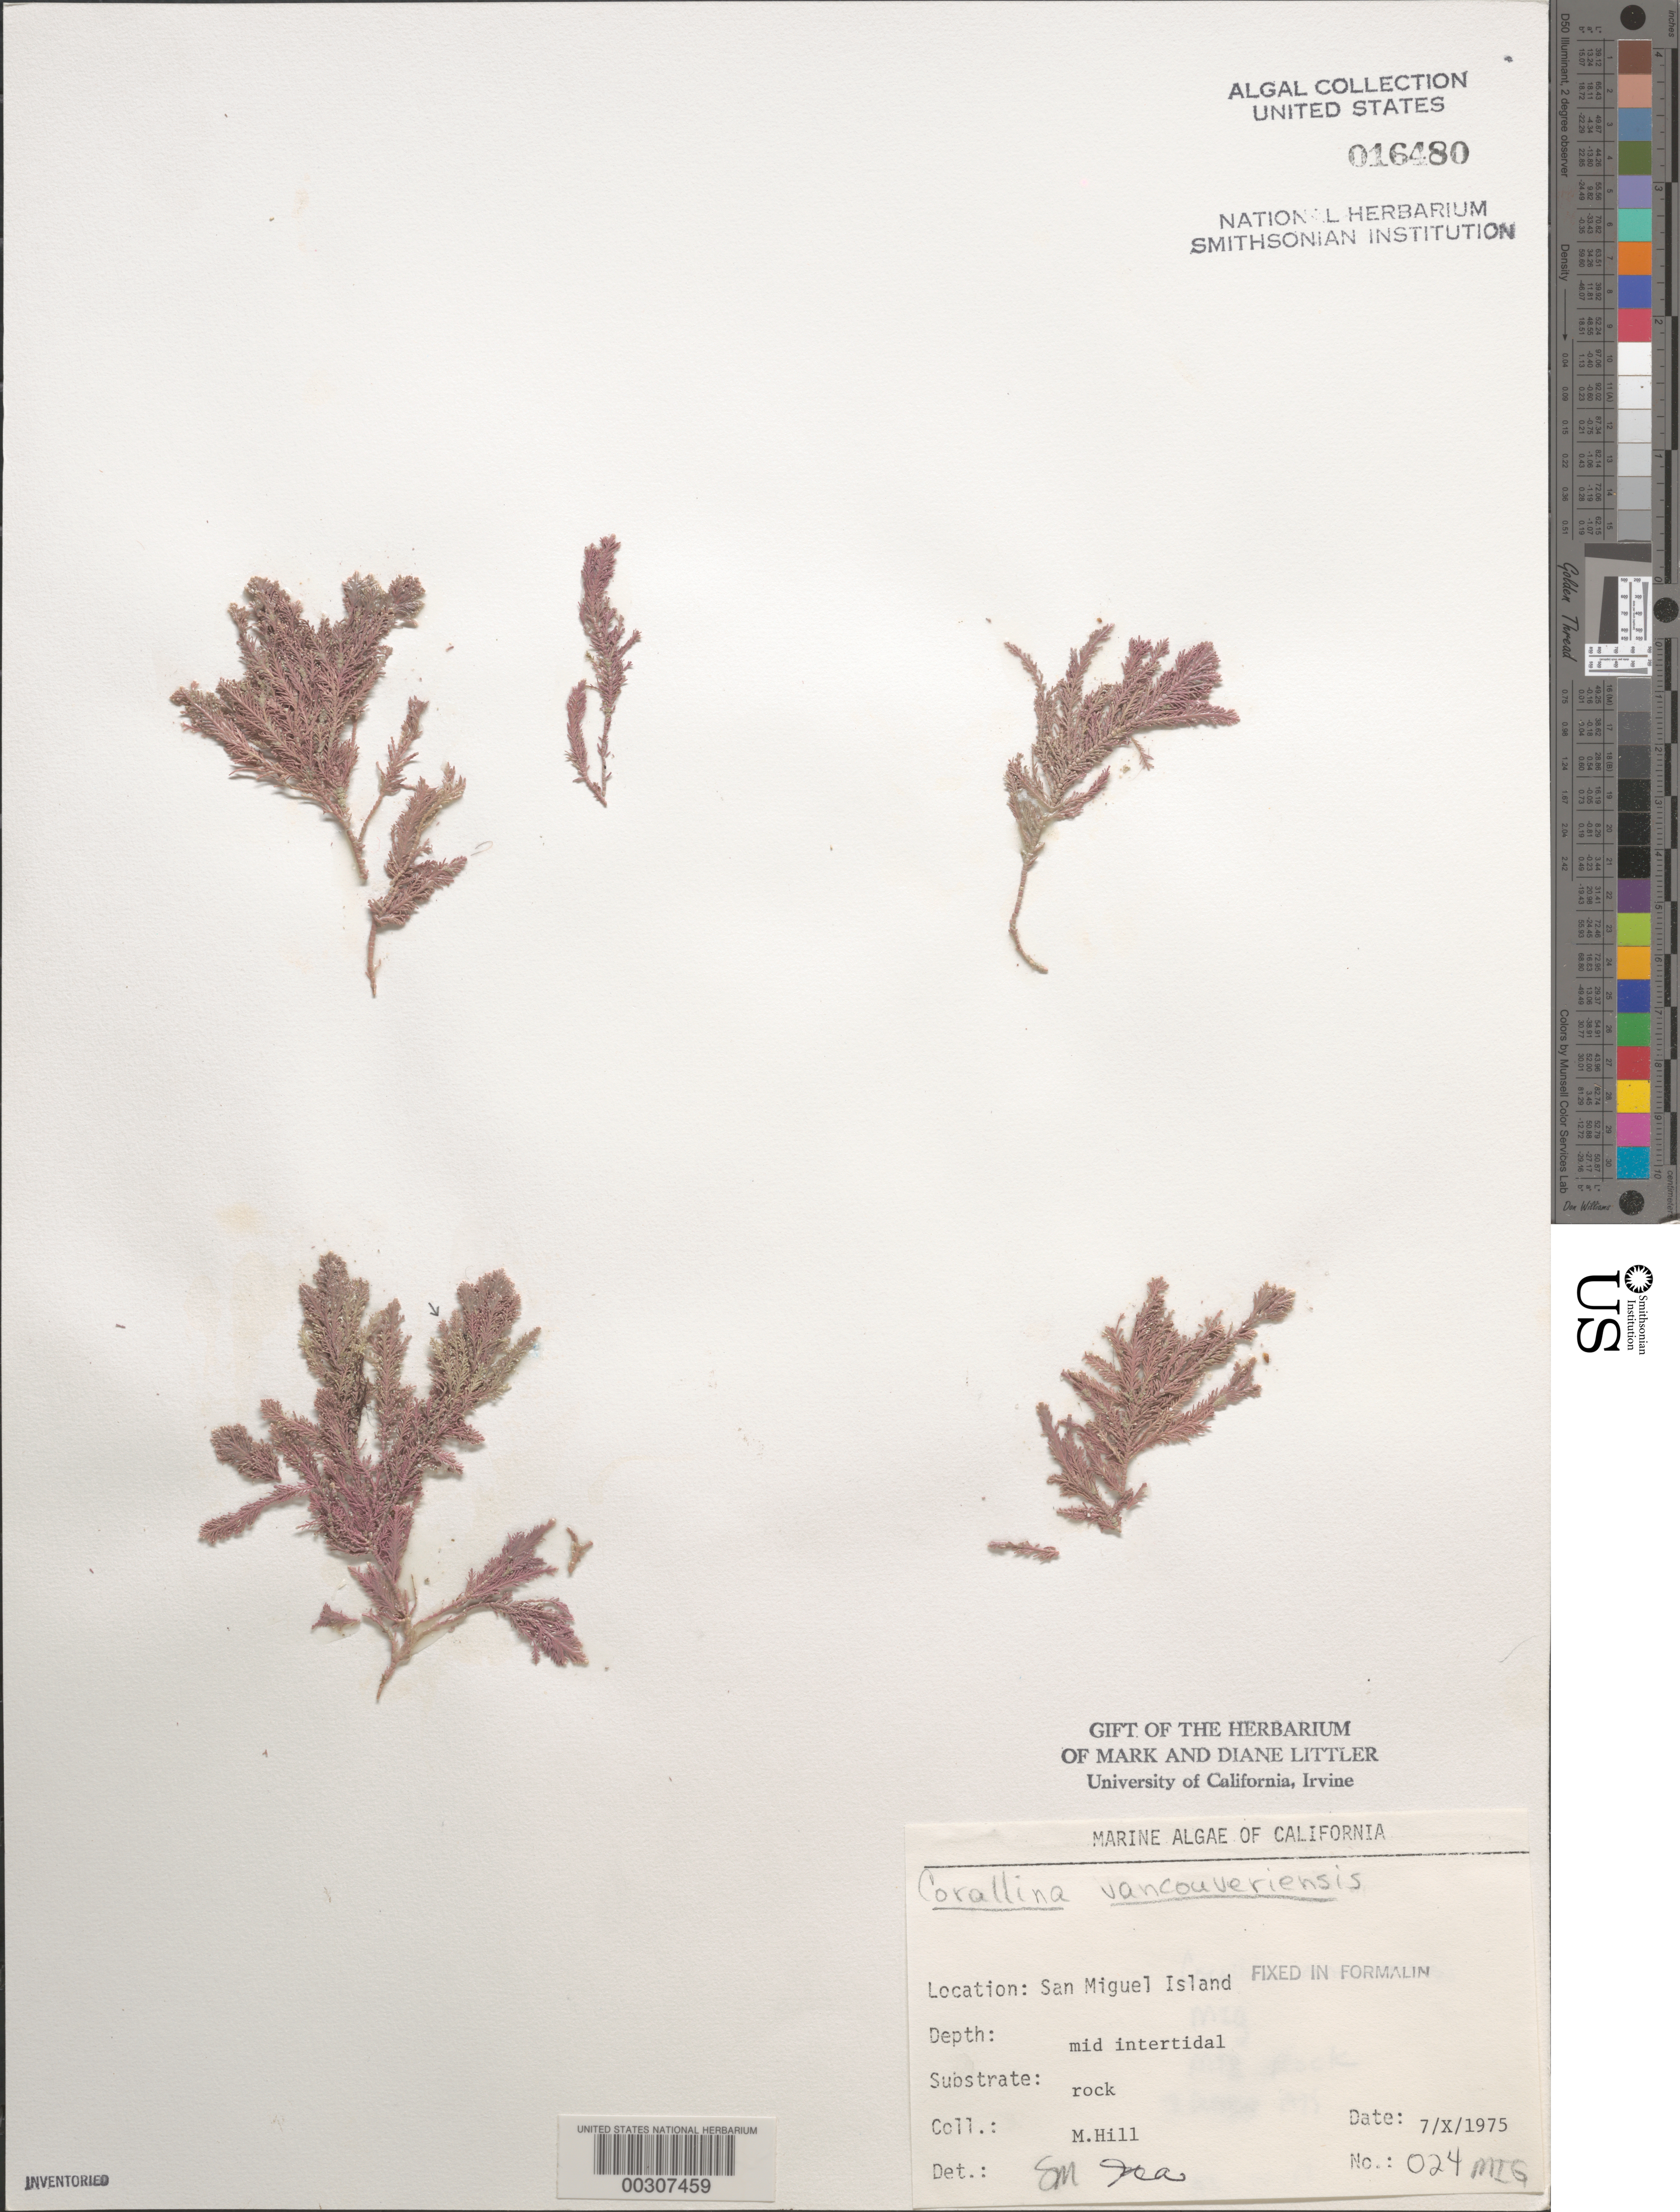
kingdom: Plantae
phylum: Rhodophyta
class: Florideophyceae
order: Corallinales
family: Corallinaceae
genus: Corallina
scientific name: Corallina vancouveriensis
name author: Yendo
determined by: Murray, S. N.; Abbott, I. A.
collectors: M. Hill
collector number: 024-MIG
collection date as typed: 07 Oct 1975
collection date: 1975-10-07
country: United States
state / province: California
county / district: Santa Barbara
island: San Miguel Island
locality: Cuyler Harbor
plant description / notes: BLM-SOCALBIGHT Rocky Intertidal Survey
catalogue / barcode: US 16480